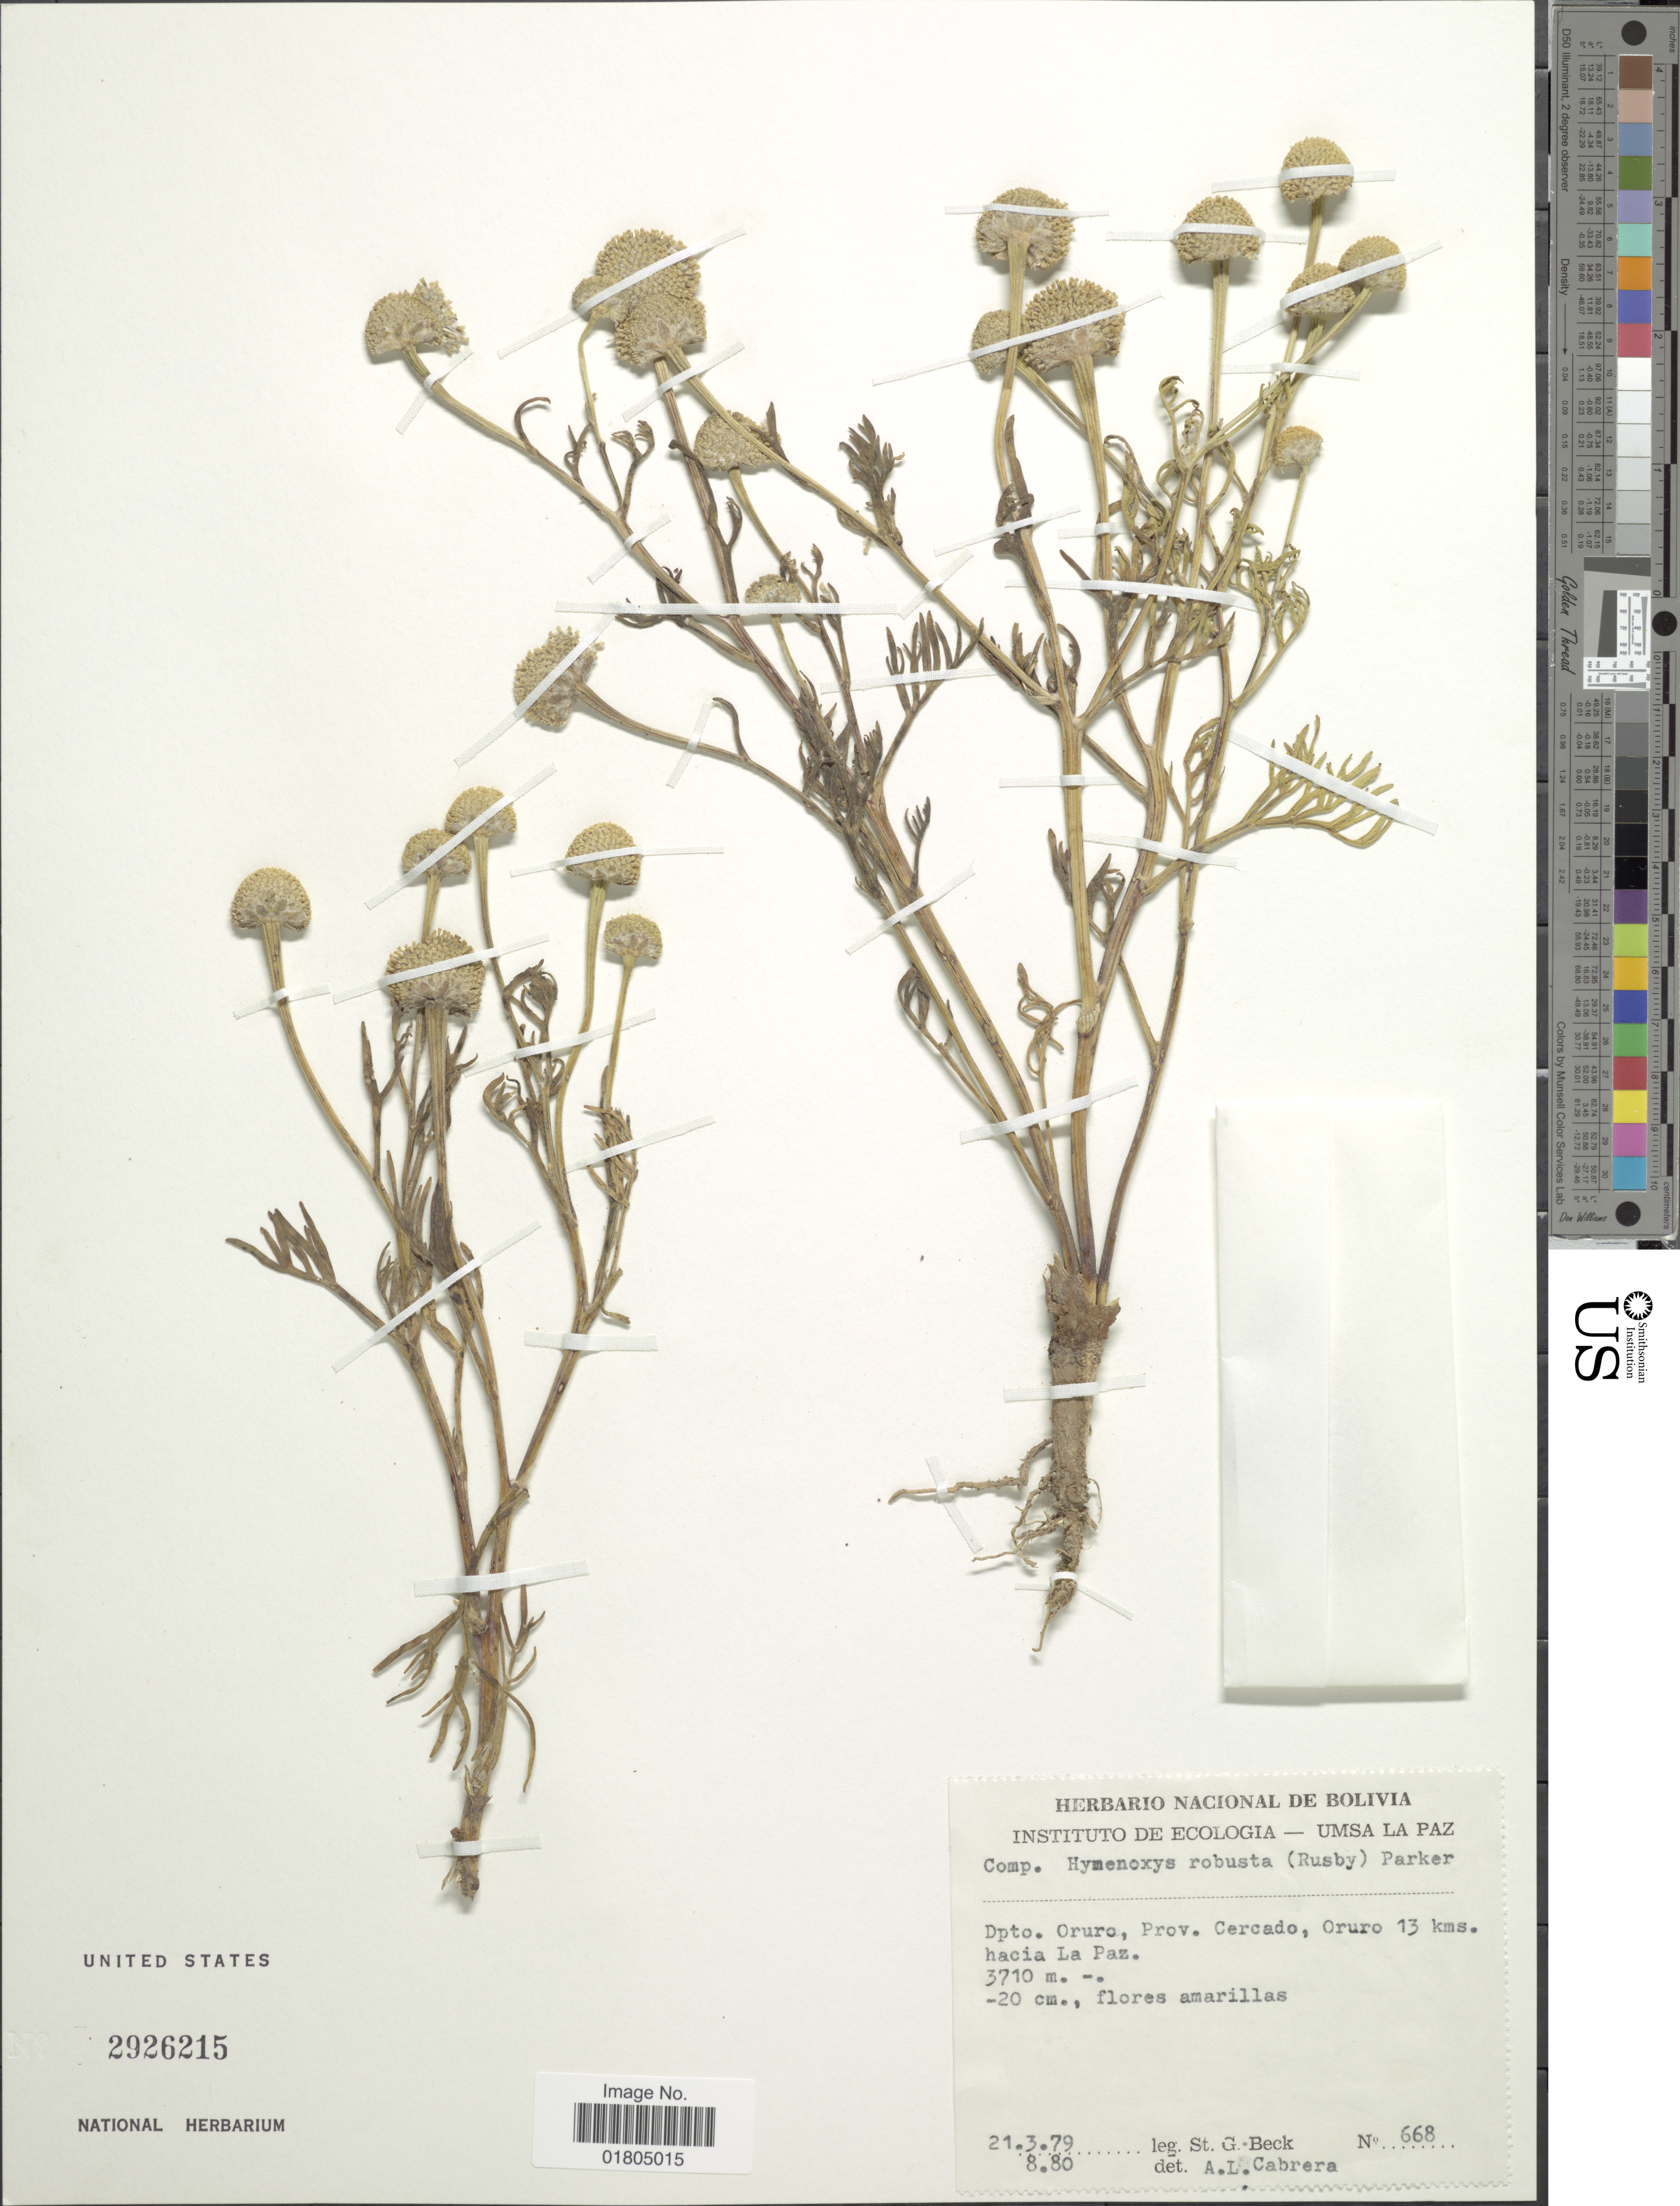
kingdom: Plantae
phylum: Tracheophyta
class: Magnoliopsida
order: Asterales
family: Asteraceae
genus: Hymenoxys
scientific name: Hymenoxys robusta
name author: (Rusby) K.F. Parker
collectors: S. G. Beck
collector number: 668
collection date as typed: Transcribed d/m/y: 21/3/79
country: Bolivia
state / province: Oruro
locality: Dpto. Oruro, Prov. Cercado, Oruro 13 kms hacia La Paz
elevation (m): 3710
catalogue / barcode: US 2926215